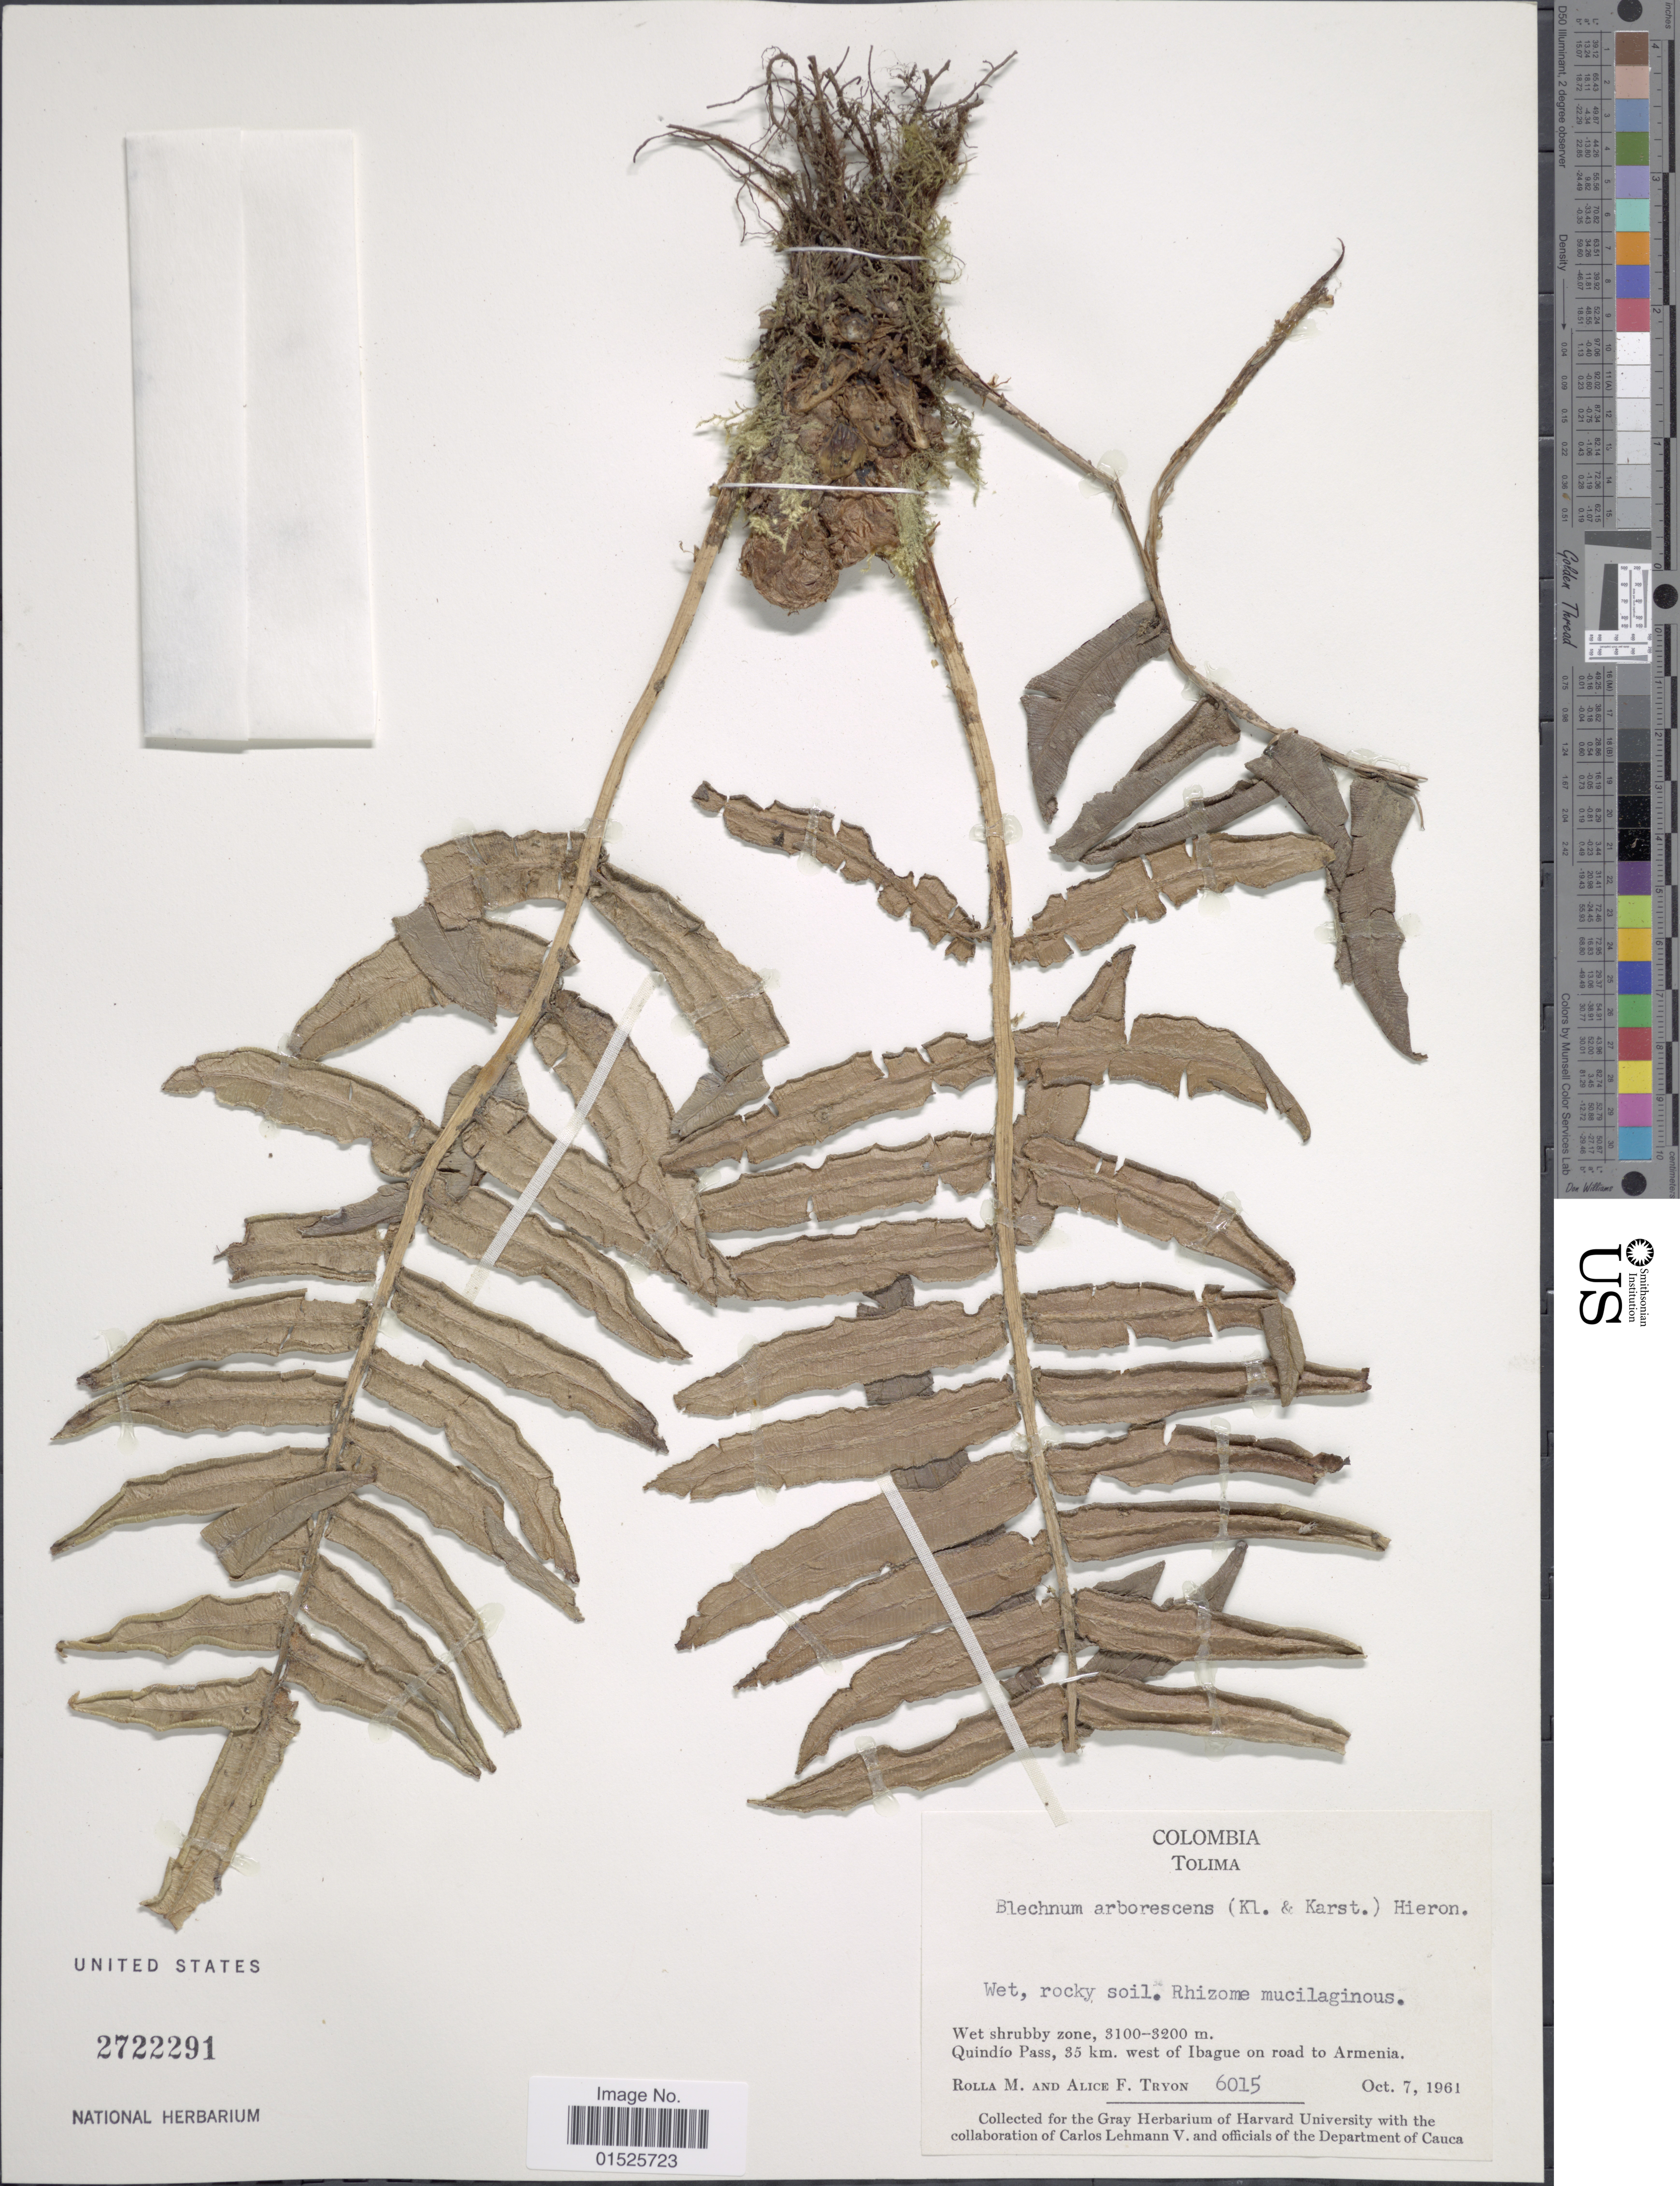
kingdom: Plantae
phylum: Tracheophyta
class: Polypodiopsida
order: Polypodiales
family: Blechnaceae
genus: Blechnum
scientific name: Blechnum cordatum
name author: (Desv.) Hieron.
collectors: R. M. Tryon & A. F. Tryon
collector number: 6015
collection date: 1961-10-07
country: Colombia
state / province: Tolima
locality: Quindío Pass, 35 km. west of Ibaque road to Armenia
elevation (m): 3100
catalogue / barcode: US 2722291